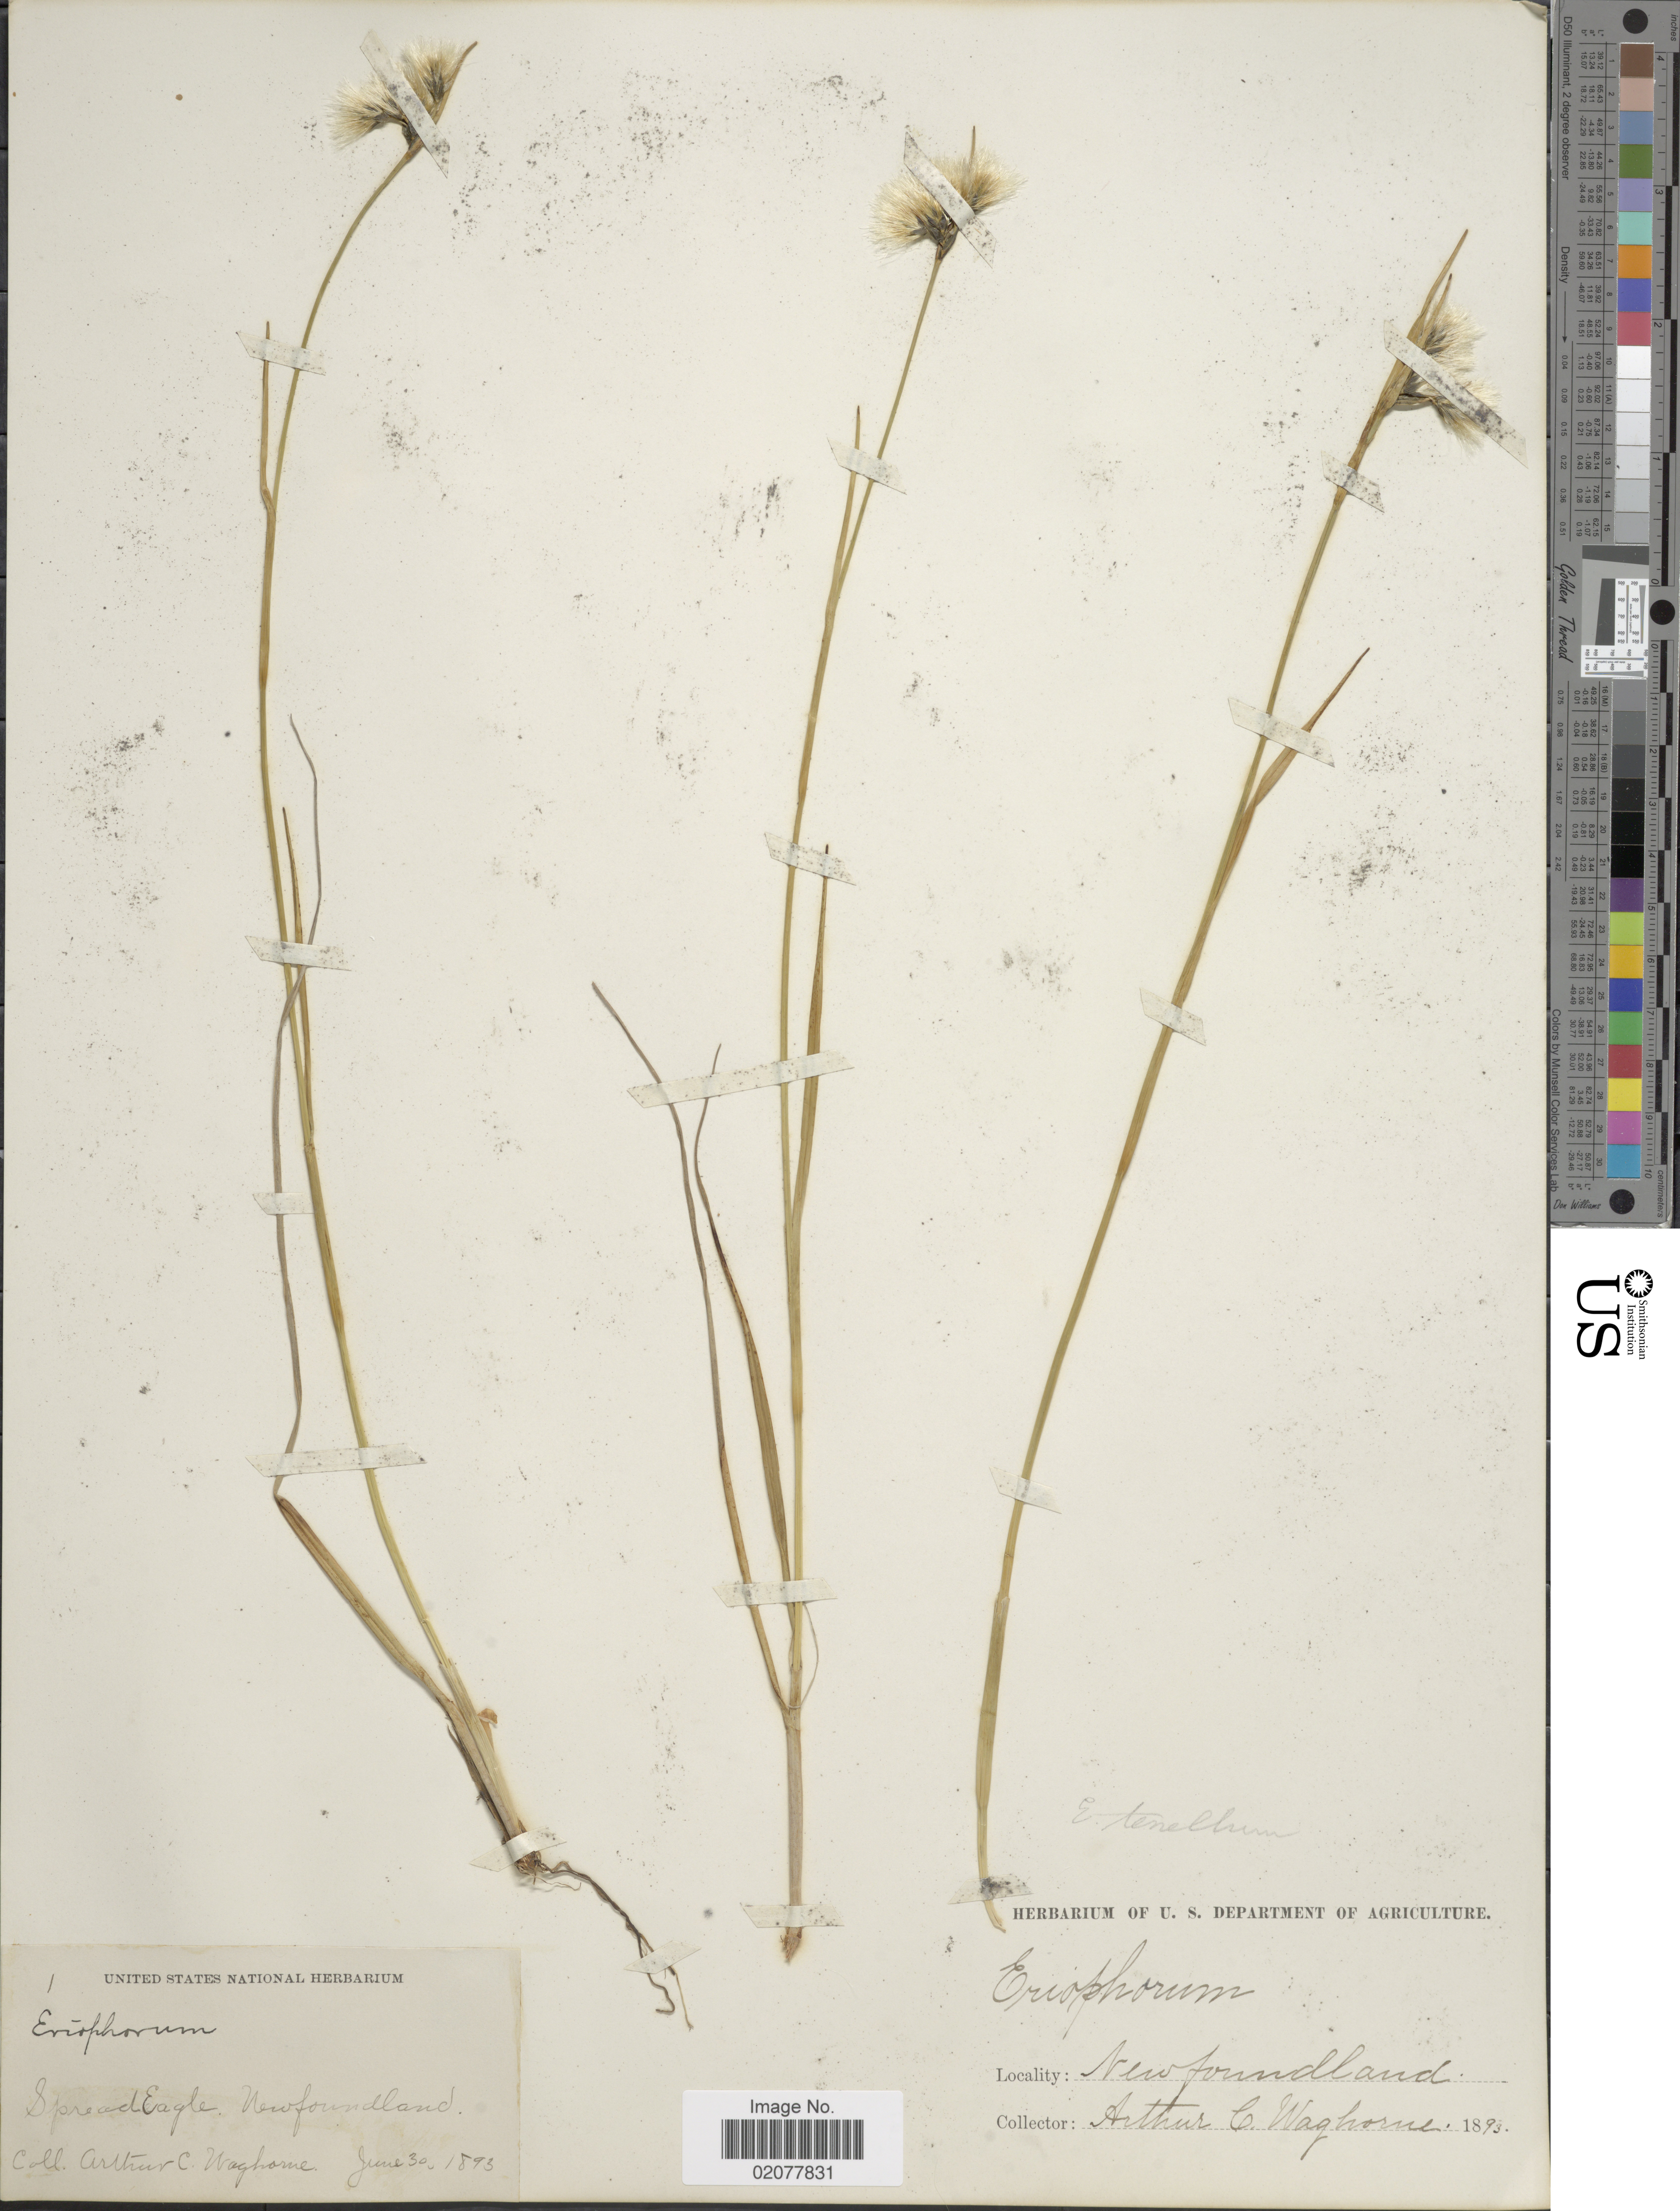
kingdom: Plantae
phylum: Tracheophyta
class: Liliopsida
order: Poales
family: Cyperaceae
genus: Eriophorum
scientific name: Eriophorum tenellum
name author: Nutt.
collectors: A. Waghorne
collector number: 1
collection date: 1893-06-30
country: Canada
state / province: Newfoundland and Labrador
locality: Spread Eagle